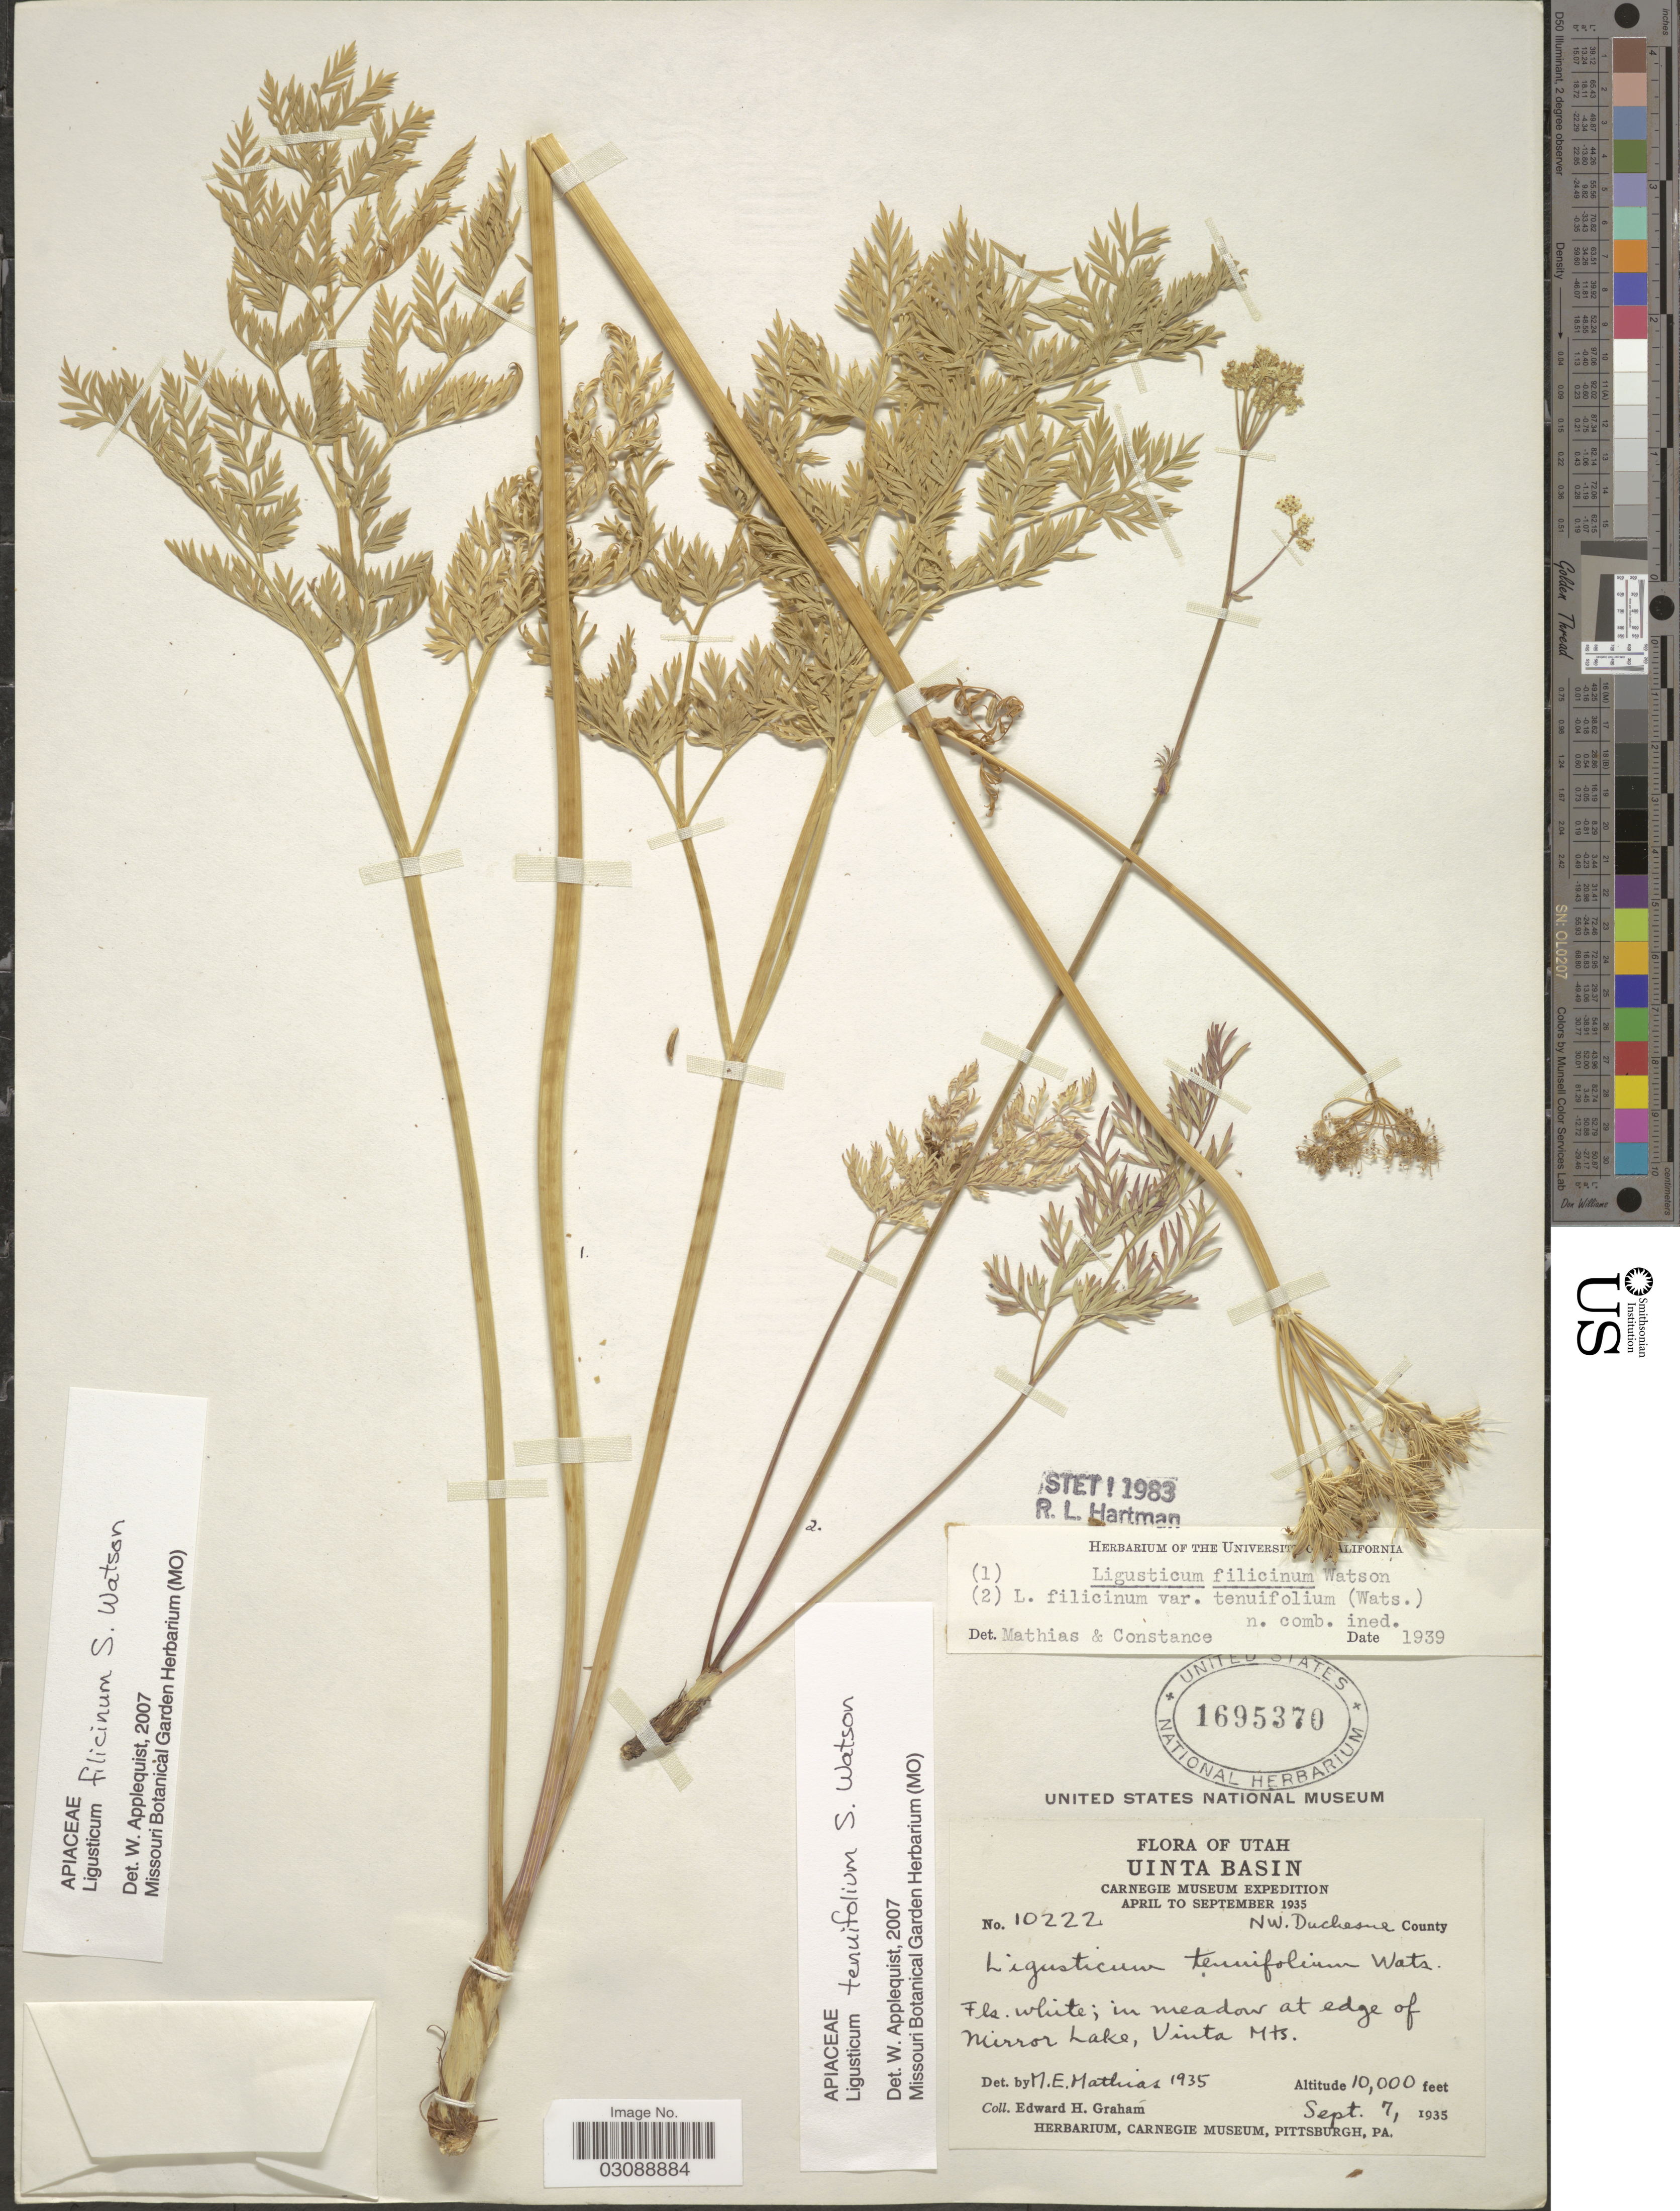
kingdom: Plantae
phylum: Tracheophyta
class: Magnoliopsida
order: Apiales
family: Apiaceae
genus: Ligusticum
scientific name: Ligusticum filicinum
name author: S. Watson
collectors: E. H. Graham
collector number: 10222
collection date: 1935-09-07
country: United States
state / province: Utah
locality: Uinta Basin. NW. Duchesne County, in meadow at edge of Mirror Lake, Vinta Mts.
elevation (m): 3048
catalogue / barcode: US 1695370